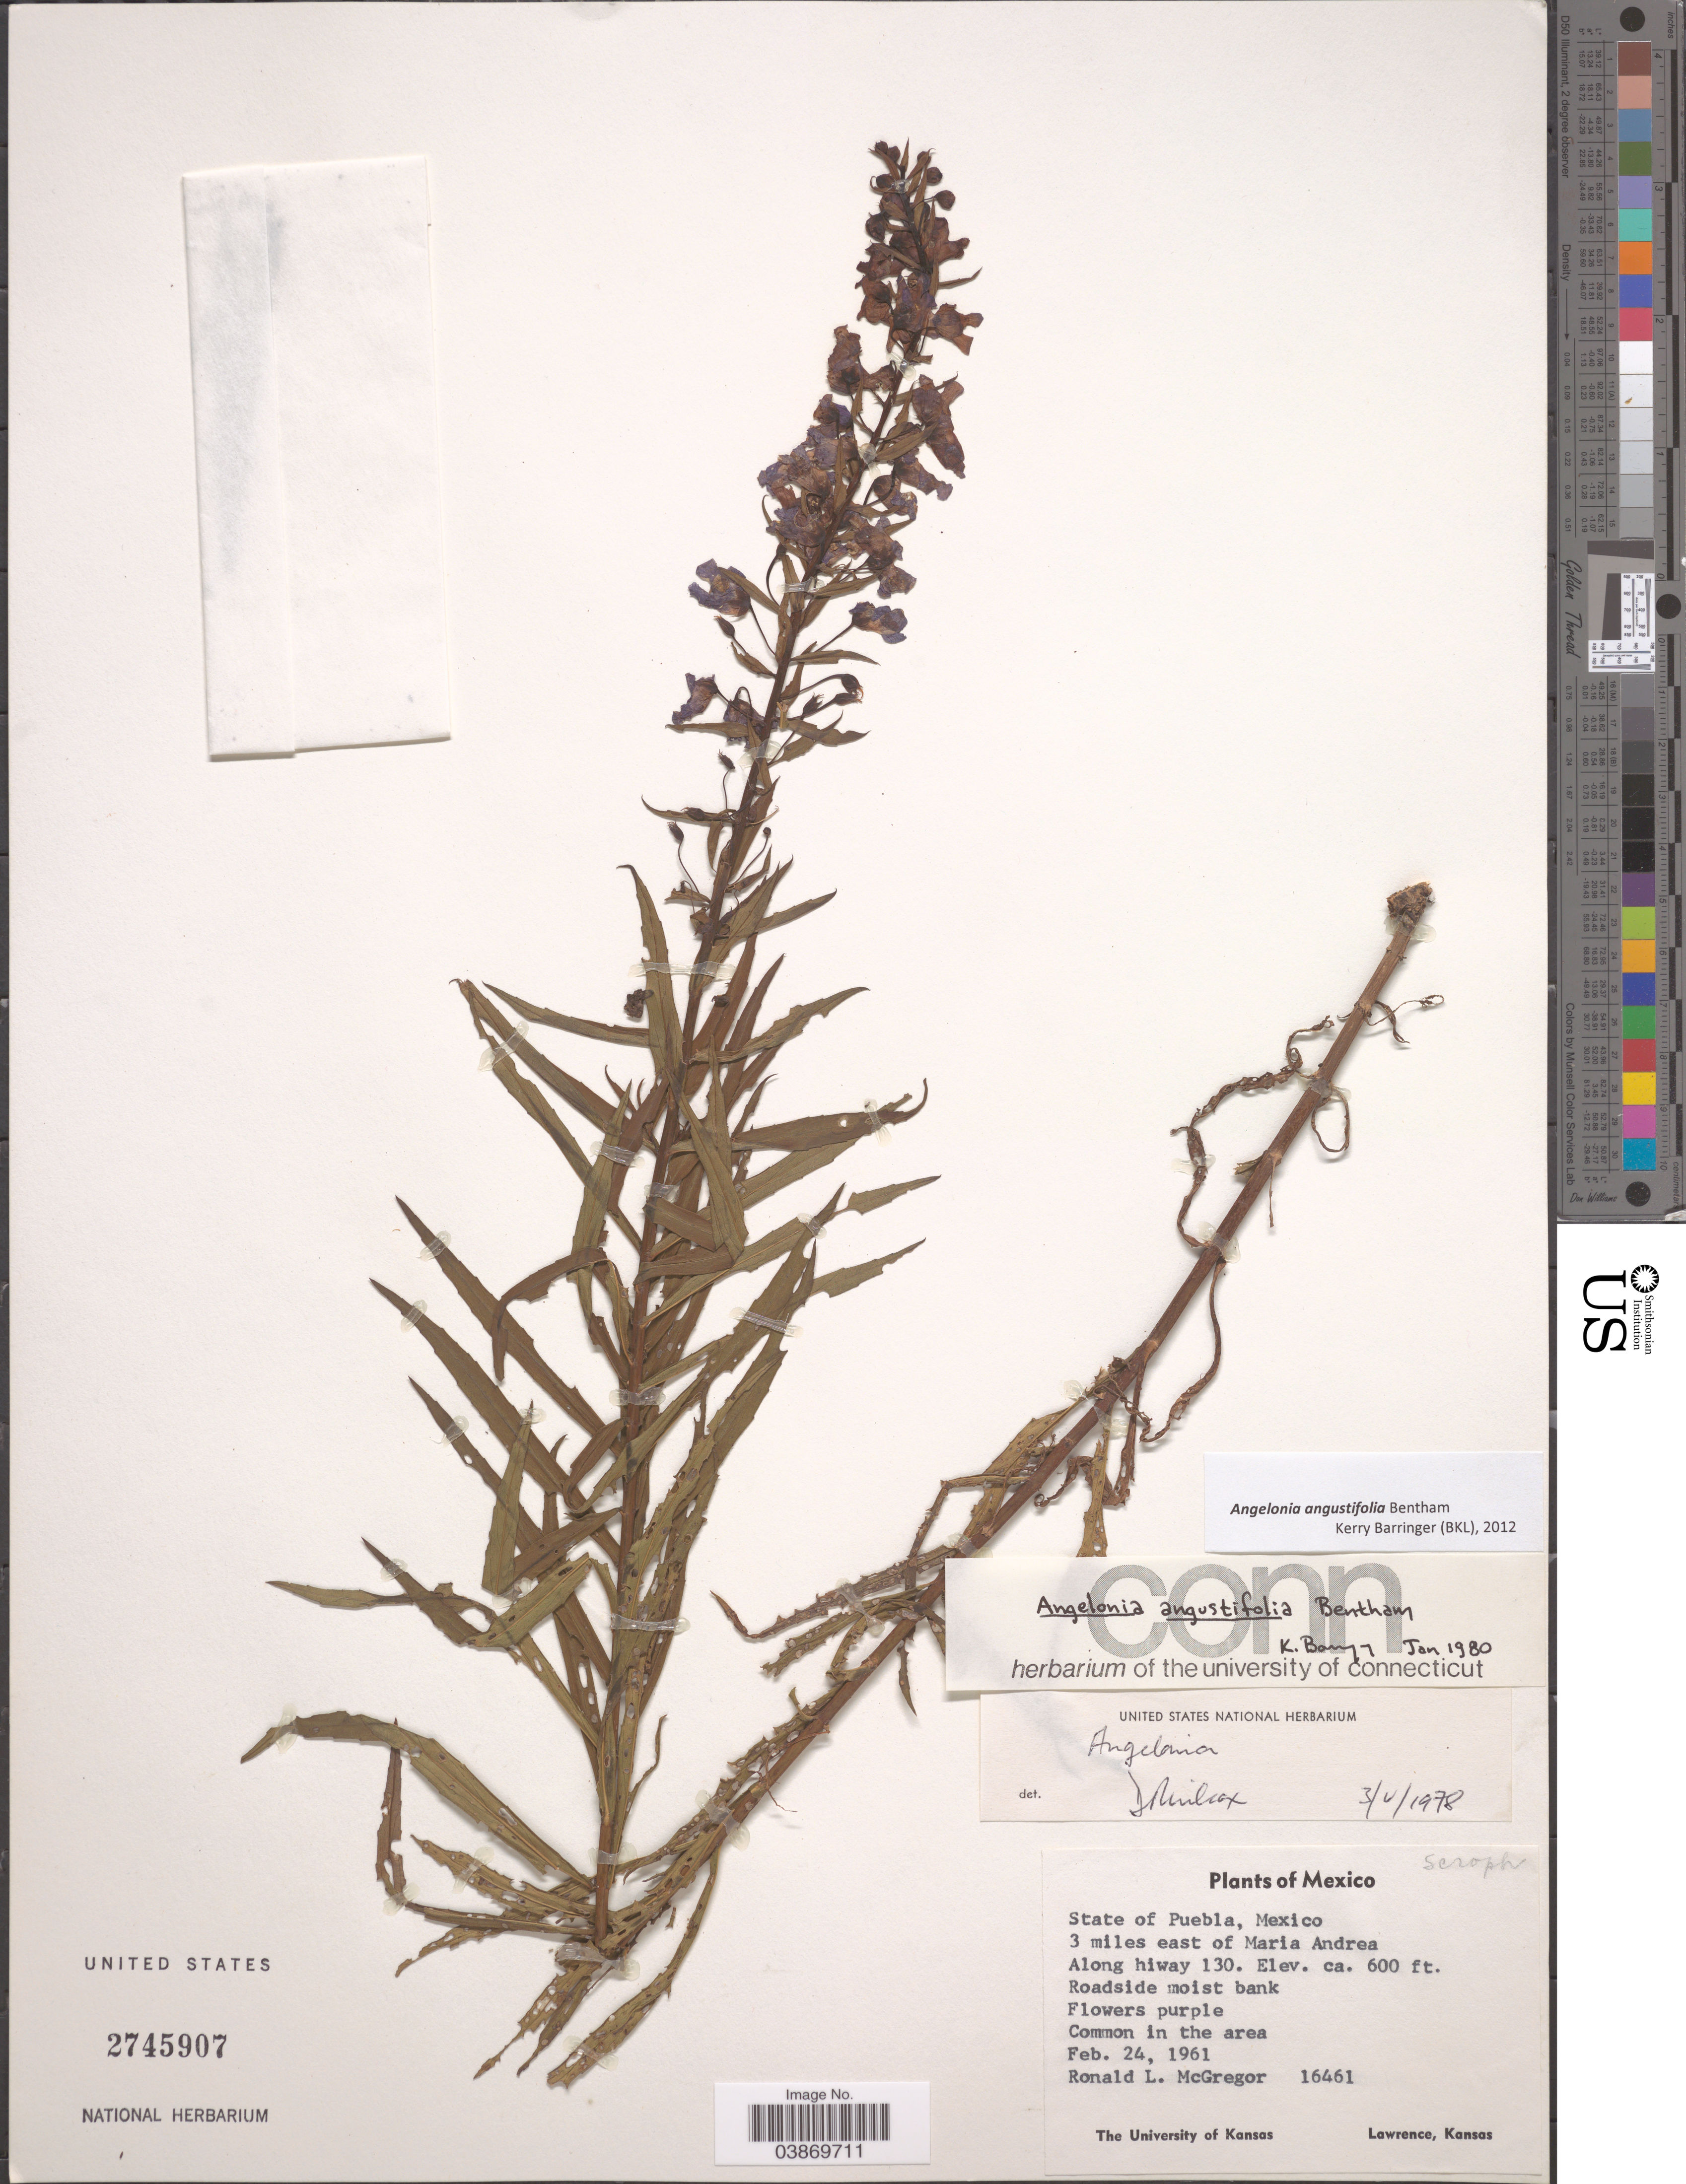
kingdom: Plantae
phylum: Tracheophyta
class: Magnoliopsida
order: Lamiales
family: Plantaginaceae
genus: Angelonia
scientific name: Angelonia angustifolia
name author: Benth.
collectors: R. McGregor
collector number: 16461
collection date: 1961-02-24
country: Mexico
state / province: Puebla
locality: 3 miles east of Maria Andrea. Along hiway 130. Roadside moist bank.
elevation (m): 183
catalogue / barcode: US 2745907